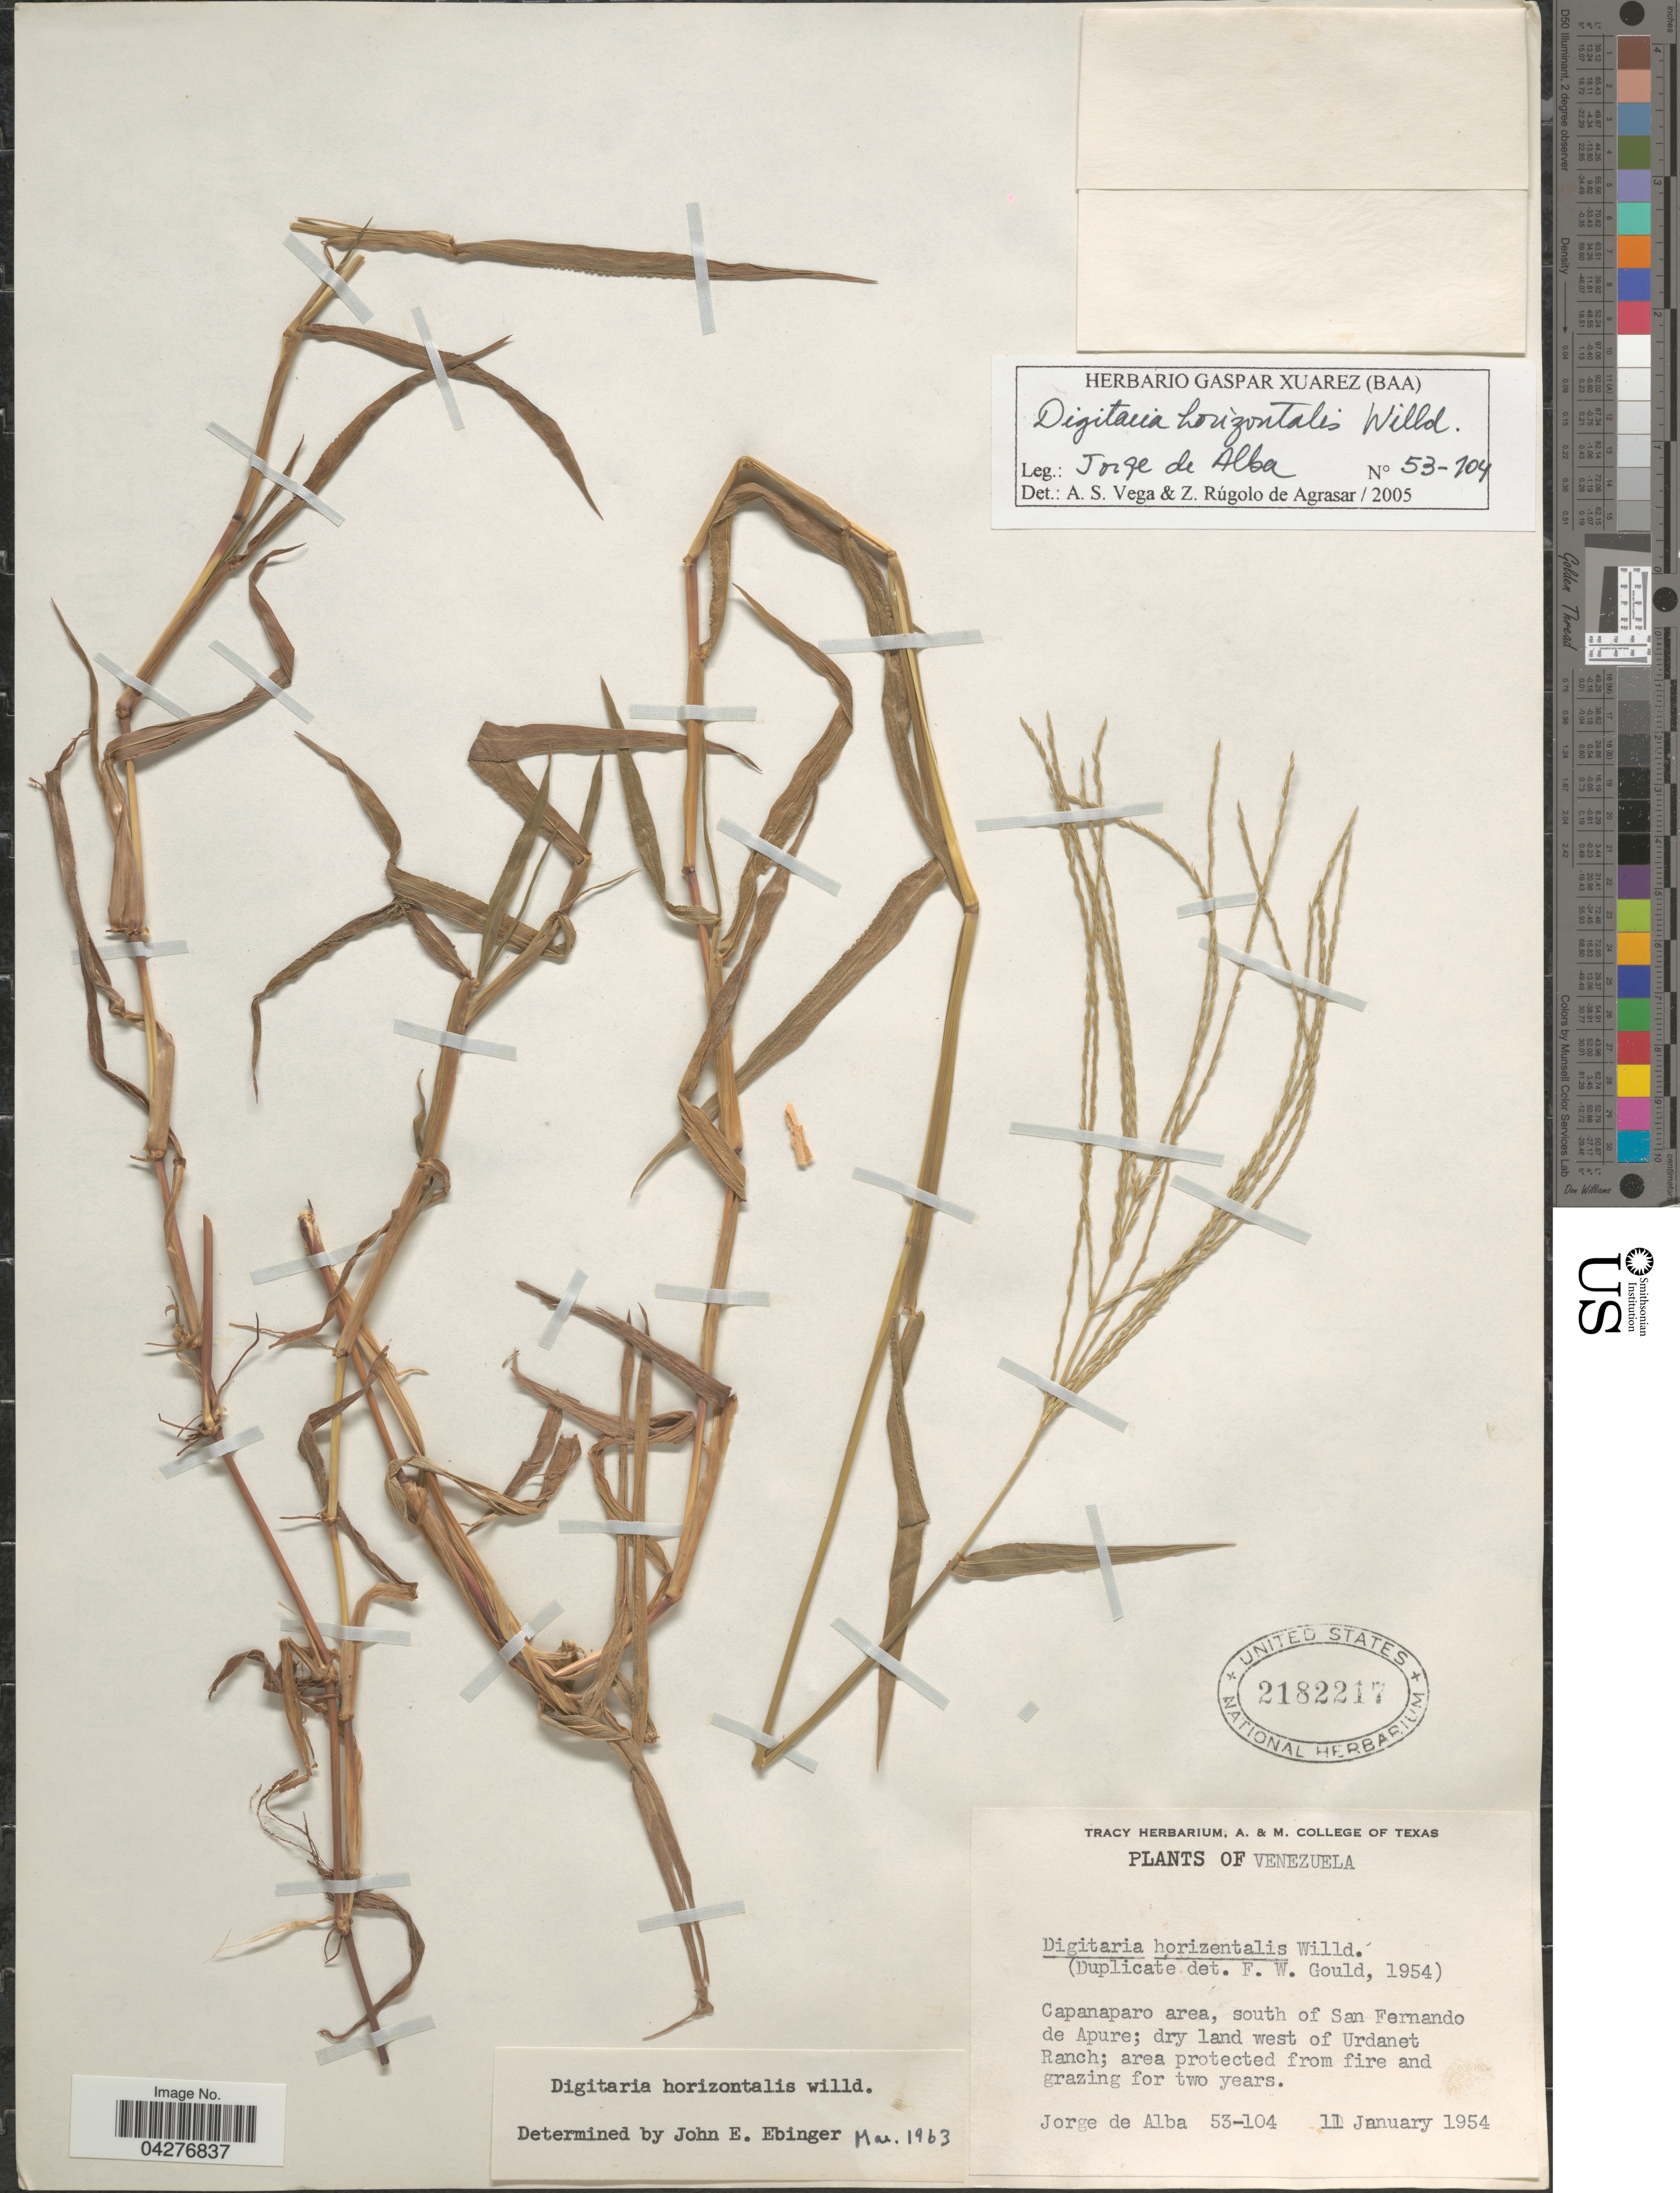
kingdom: Plantae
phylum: Tracheophyta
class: Liliopsida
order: Poales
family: Poaceae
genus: Digitaria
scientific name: Digitaria horizontalis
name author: Willd.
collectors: J. Alba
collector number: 53-104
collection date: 1954-01-11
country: Venezuela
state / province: Apure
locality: Capanaparo area, south of San Fernando de Apure; dry land west of Urdanet Ranch; area protected from fire and grazing for two years.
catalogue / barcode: US 2182217